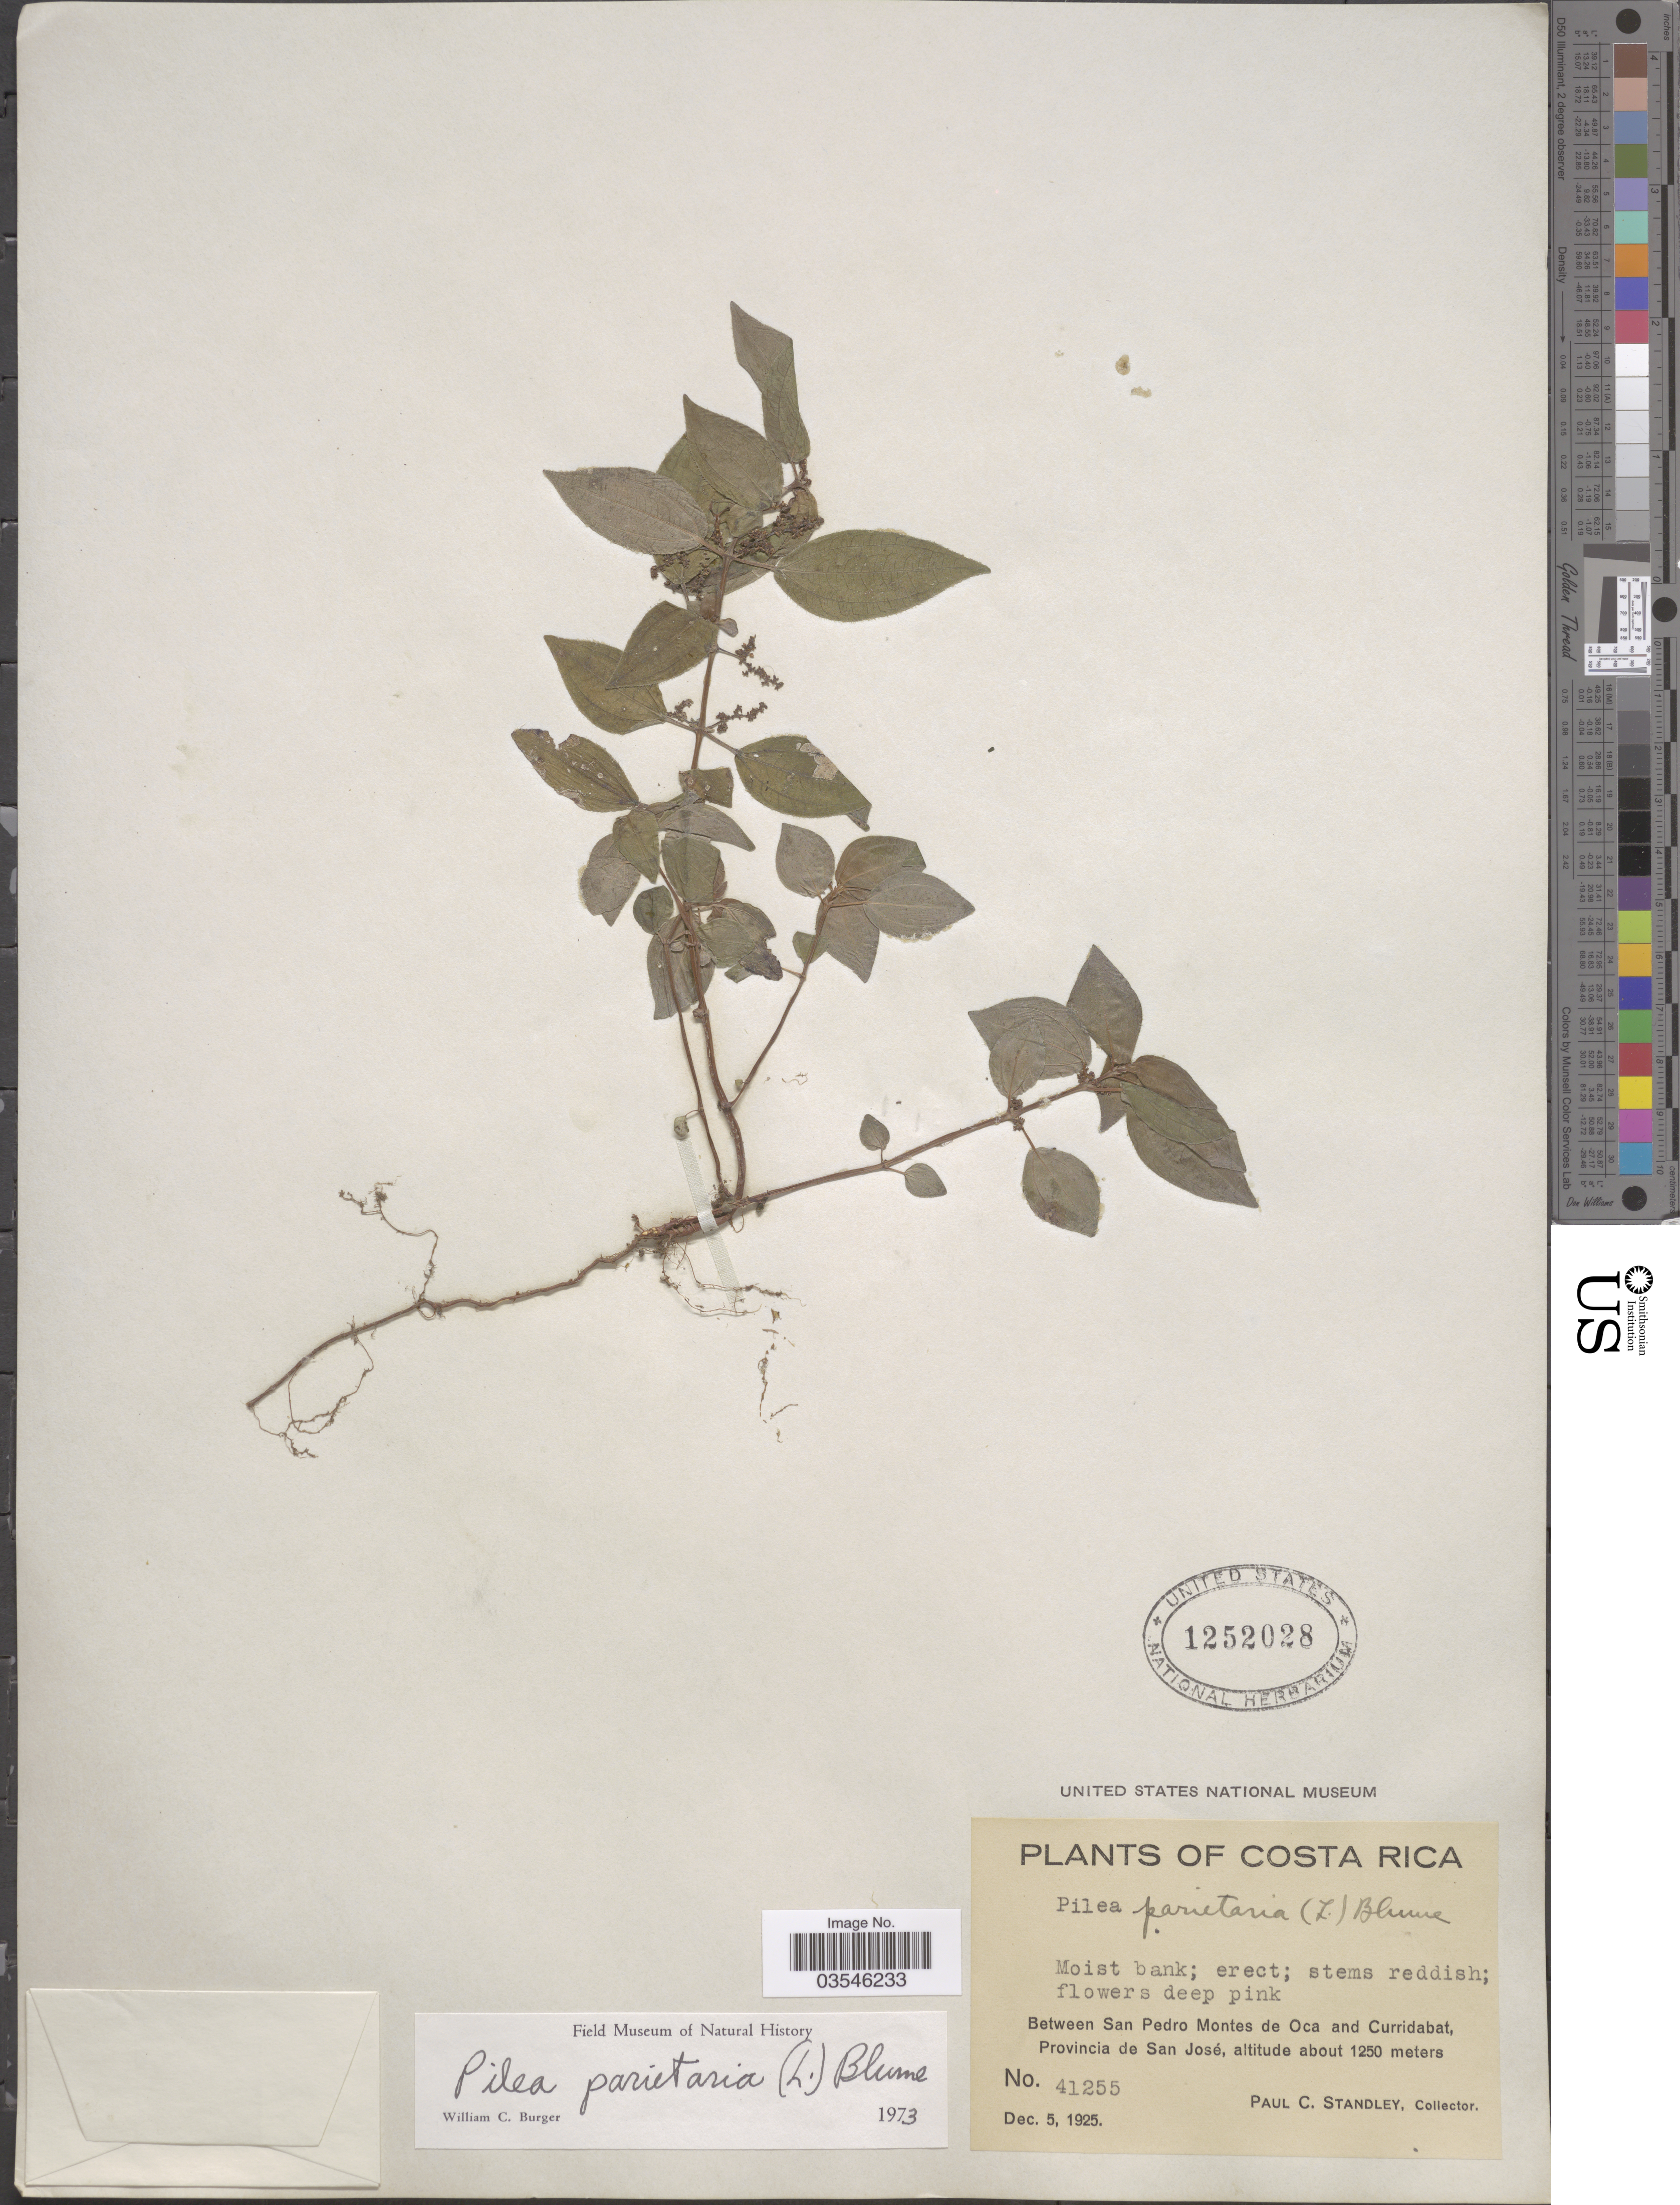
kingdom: Plantae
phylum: Tracheophyta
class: Magnoliopsida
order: Rosales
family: Urticaceae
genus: Pilea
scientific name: Pilea parietaria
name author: (L.) Blume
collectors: P. C. Standley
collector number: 41255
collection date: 1925-12-05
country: Costa Rica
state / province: San José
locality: Between San Pedro Montes de Oca and Curridabat, Provincia de San José.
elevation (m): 1250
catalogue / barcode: US 1252028